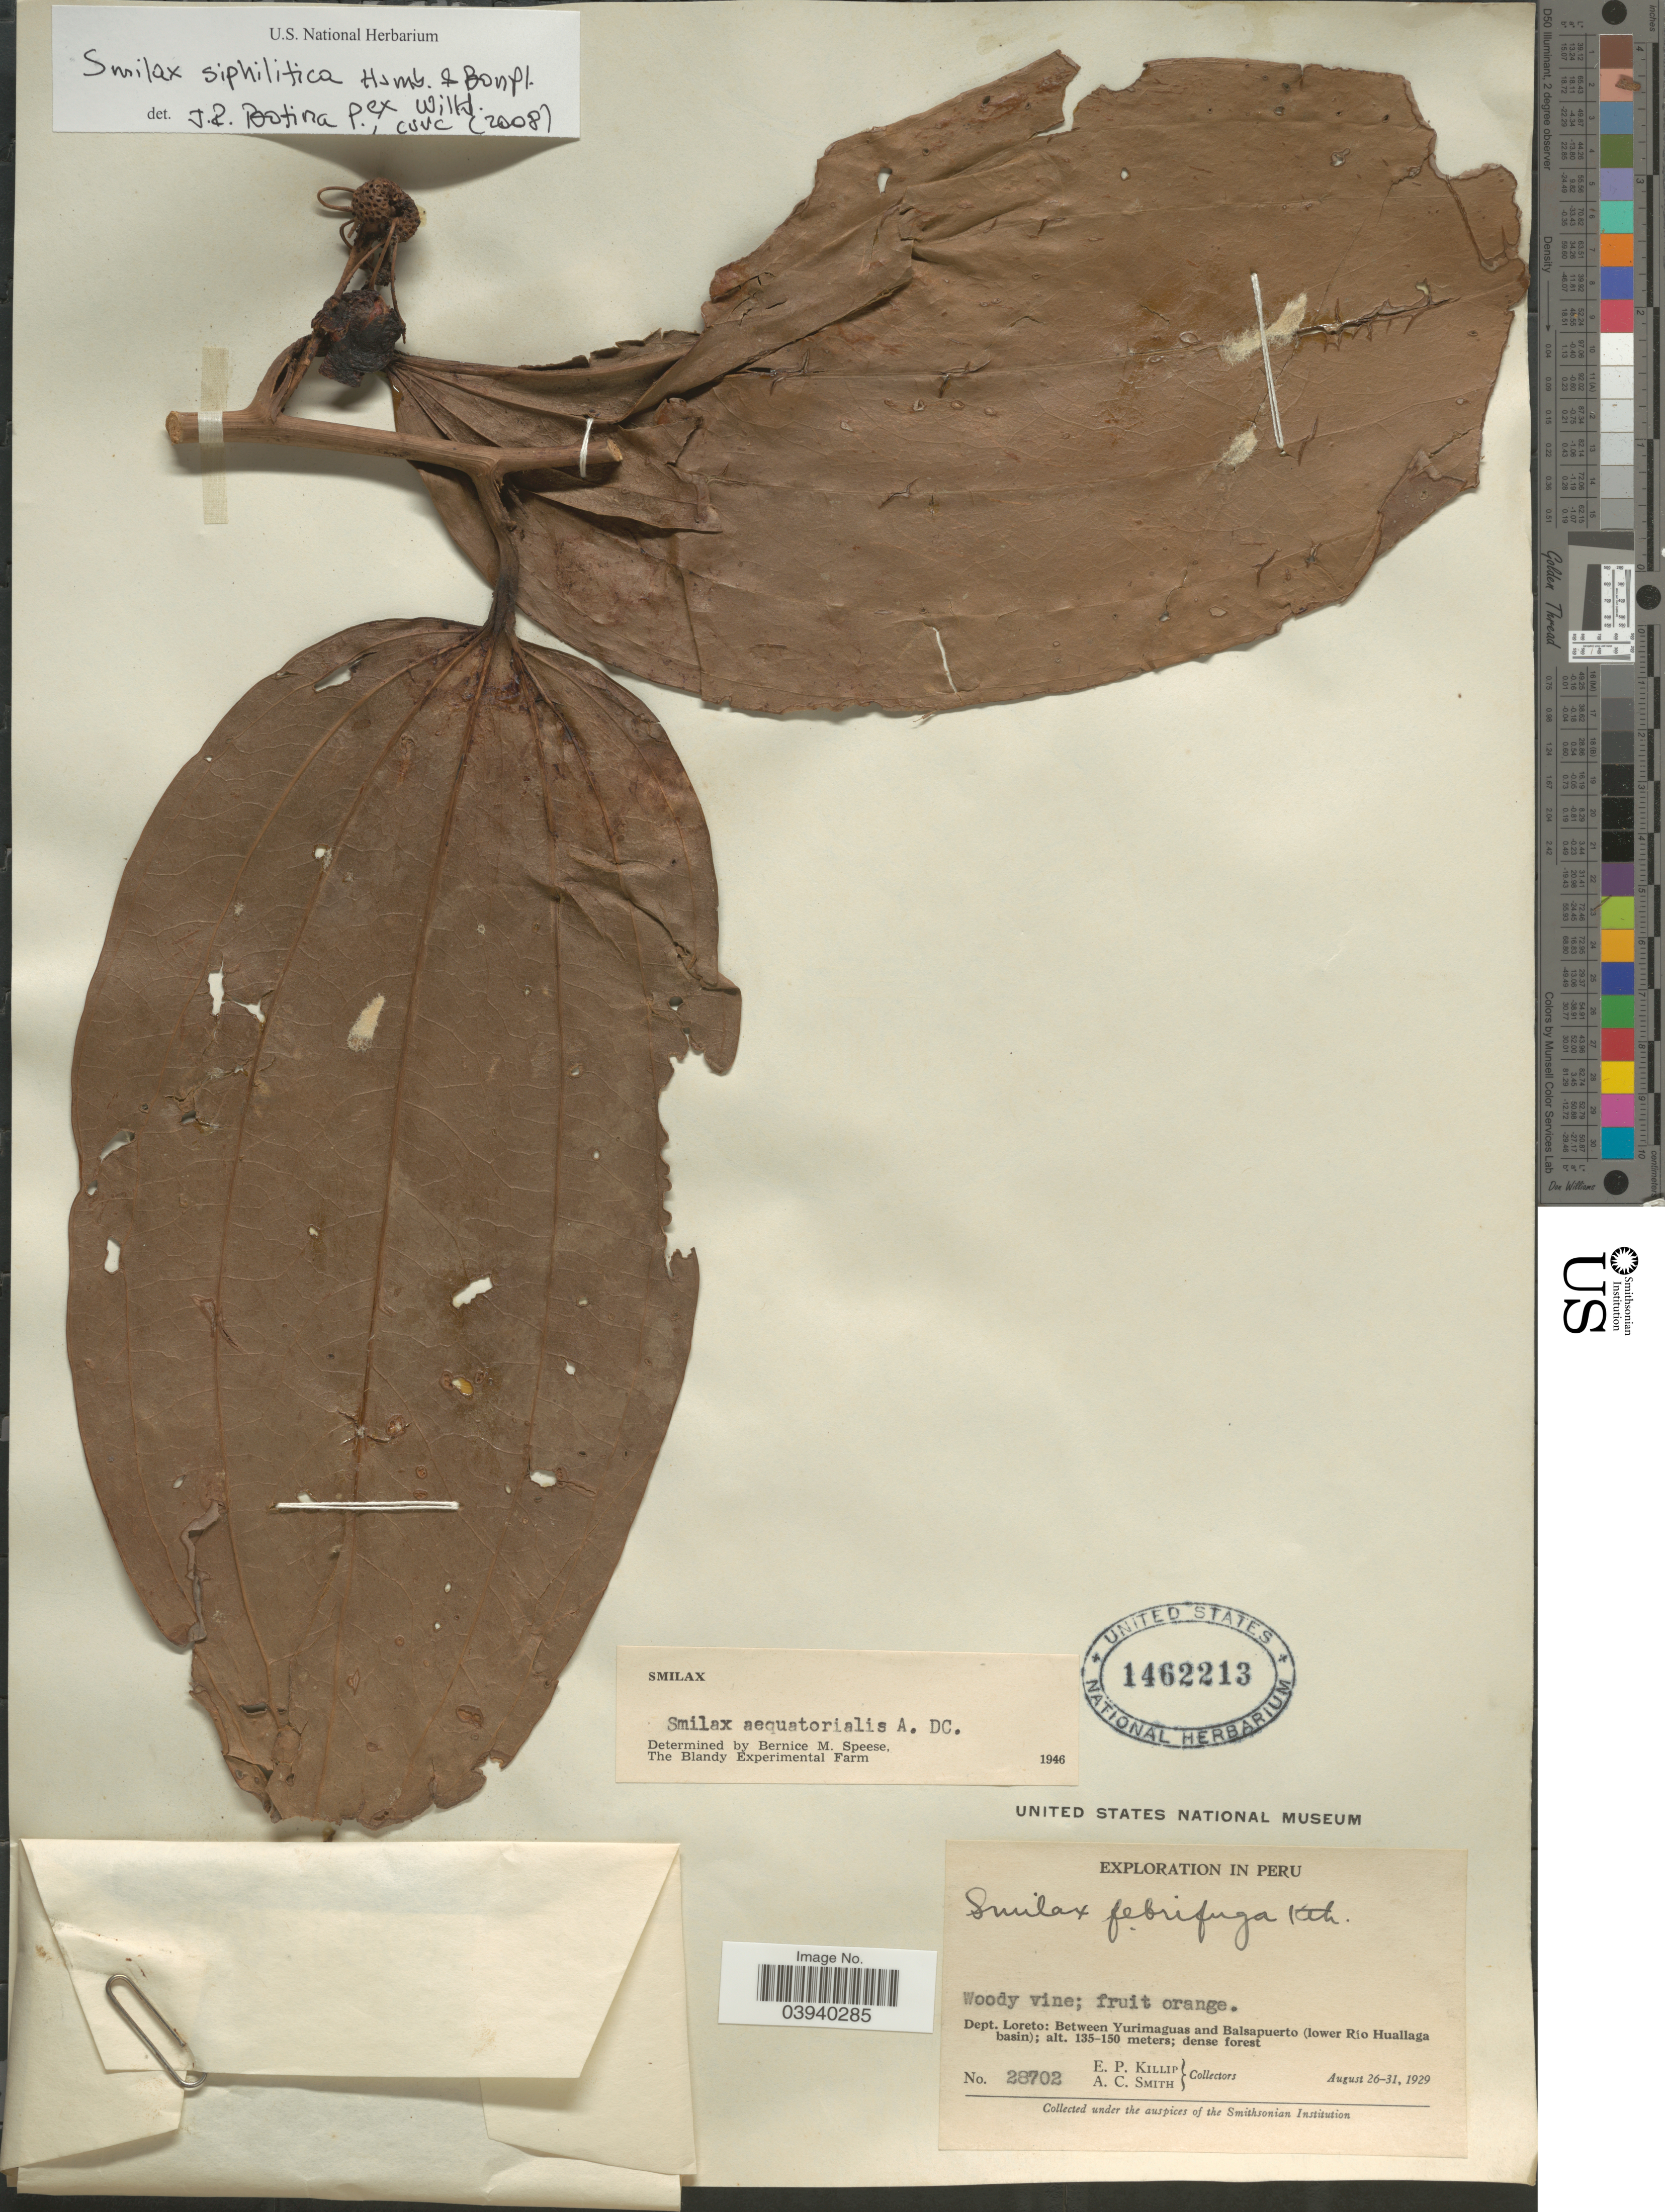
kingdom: Plantae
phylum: Tracheophyta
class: Liliopsida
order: Liliales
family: Smilacaceae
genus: Smilax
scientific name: Smilax syphilitica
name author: Humb. & Bonpl.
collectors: E. P. Killip & A. C. Smith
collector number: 28702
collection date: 1929-08-26/1929-08-31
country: Peru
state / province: Loreto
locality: Dept. Loreto; Between Yurimaguas and Balsapuerto (lower Río Huallaga basin).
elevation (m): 135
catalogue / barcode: US 1462213